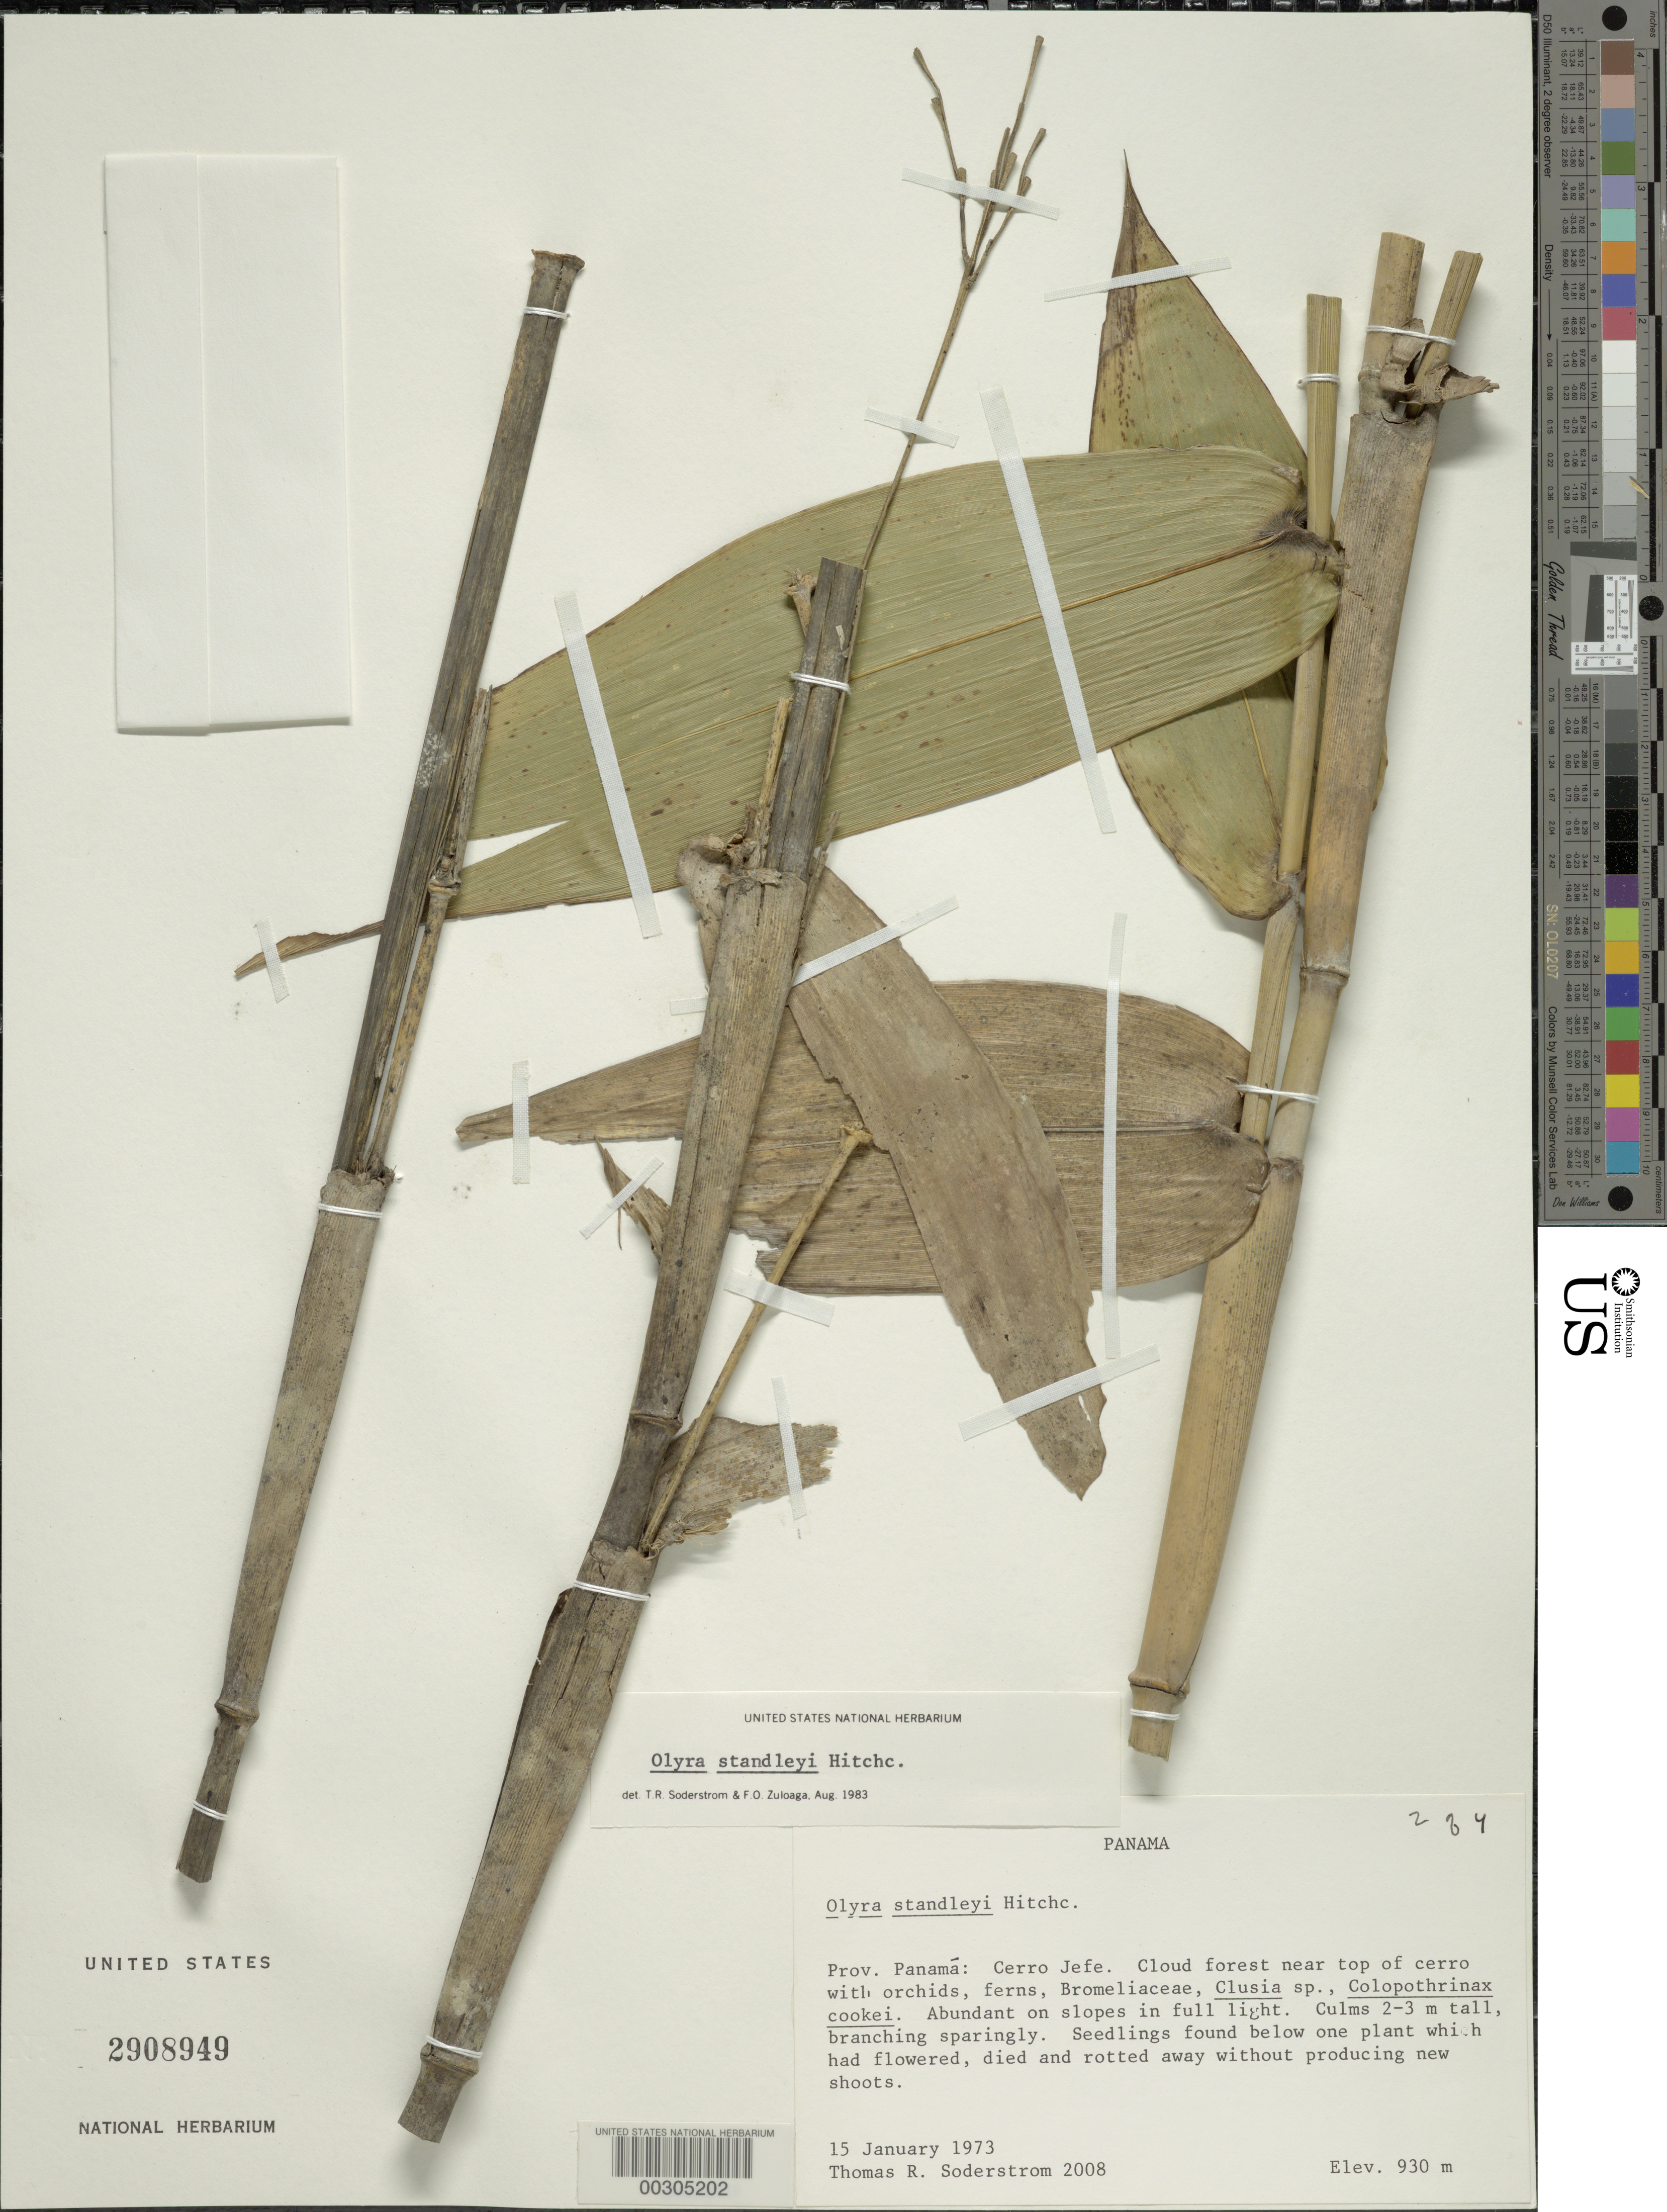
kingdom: Plantae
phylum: Tracheophyta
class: Liliopsida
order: Poales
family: Poaceae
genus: Olyra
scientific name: Olyra standleyi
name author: Hitchc.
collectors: T. R. Soderstrom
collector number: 2008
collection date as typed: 15 Jan 1973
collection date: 1973-01-15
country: Panama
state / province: Panamá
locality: Cerro Jefe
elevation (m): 930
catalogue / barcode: US 2908949